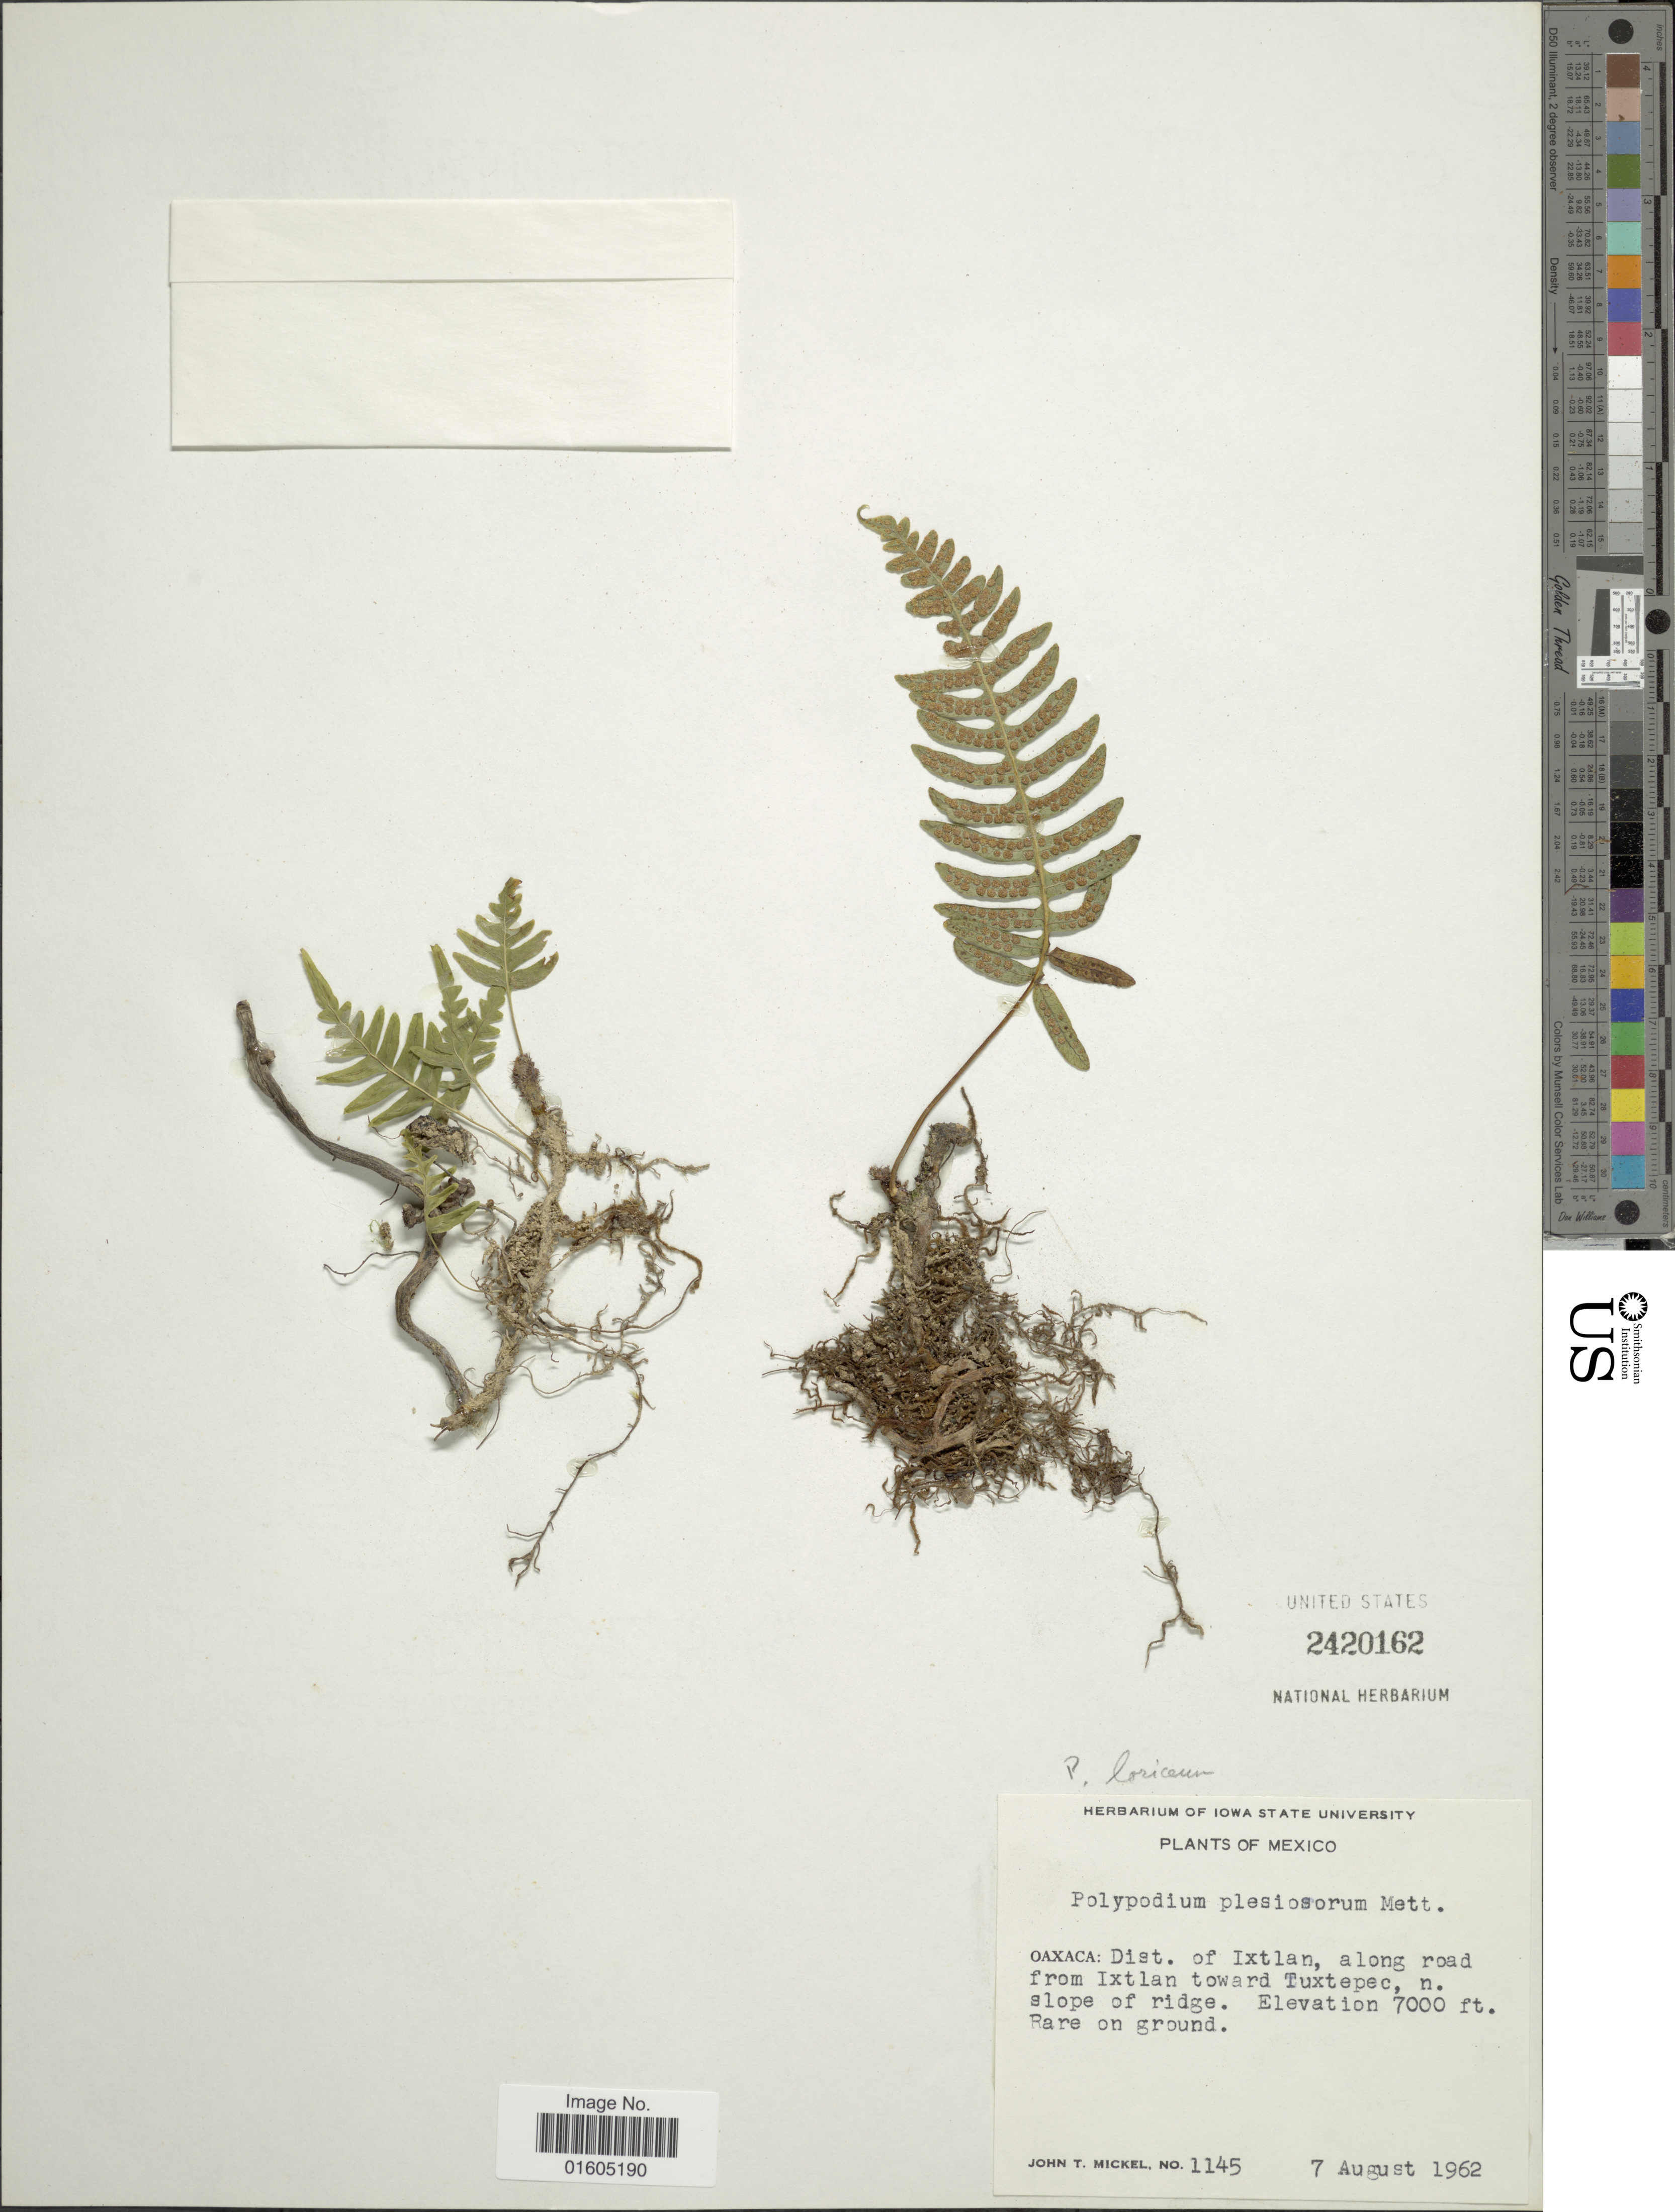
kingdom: Plantae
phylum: Tracheophyta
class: Polypodiopsida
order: Polypodiales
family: Polypodiaceae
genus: Serpocaulon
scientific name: Serpocaulon loriceum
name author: (L.) A.R. Sm.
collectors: J. T. Mickel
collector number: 1145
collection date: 1962-08-07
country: Mexico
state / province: Oaxaca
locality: Mexico. Oaxaca: Dist. of Ixtlan, along road from Ixtlan toward Tuxtepec, n. slope of ridge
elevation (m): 2134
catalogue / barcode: US 2420162